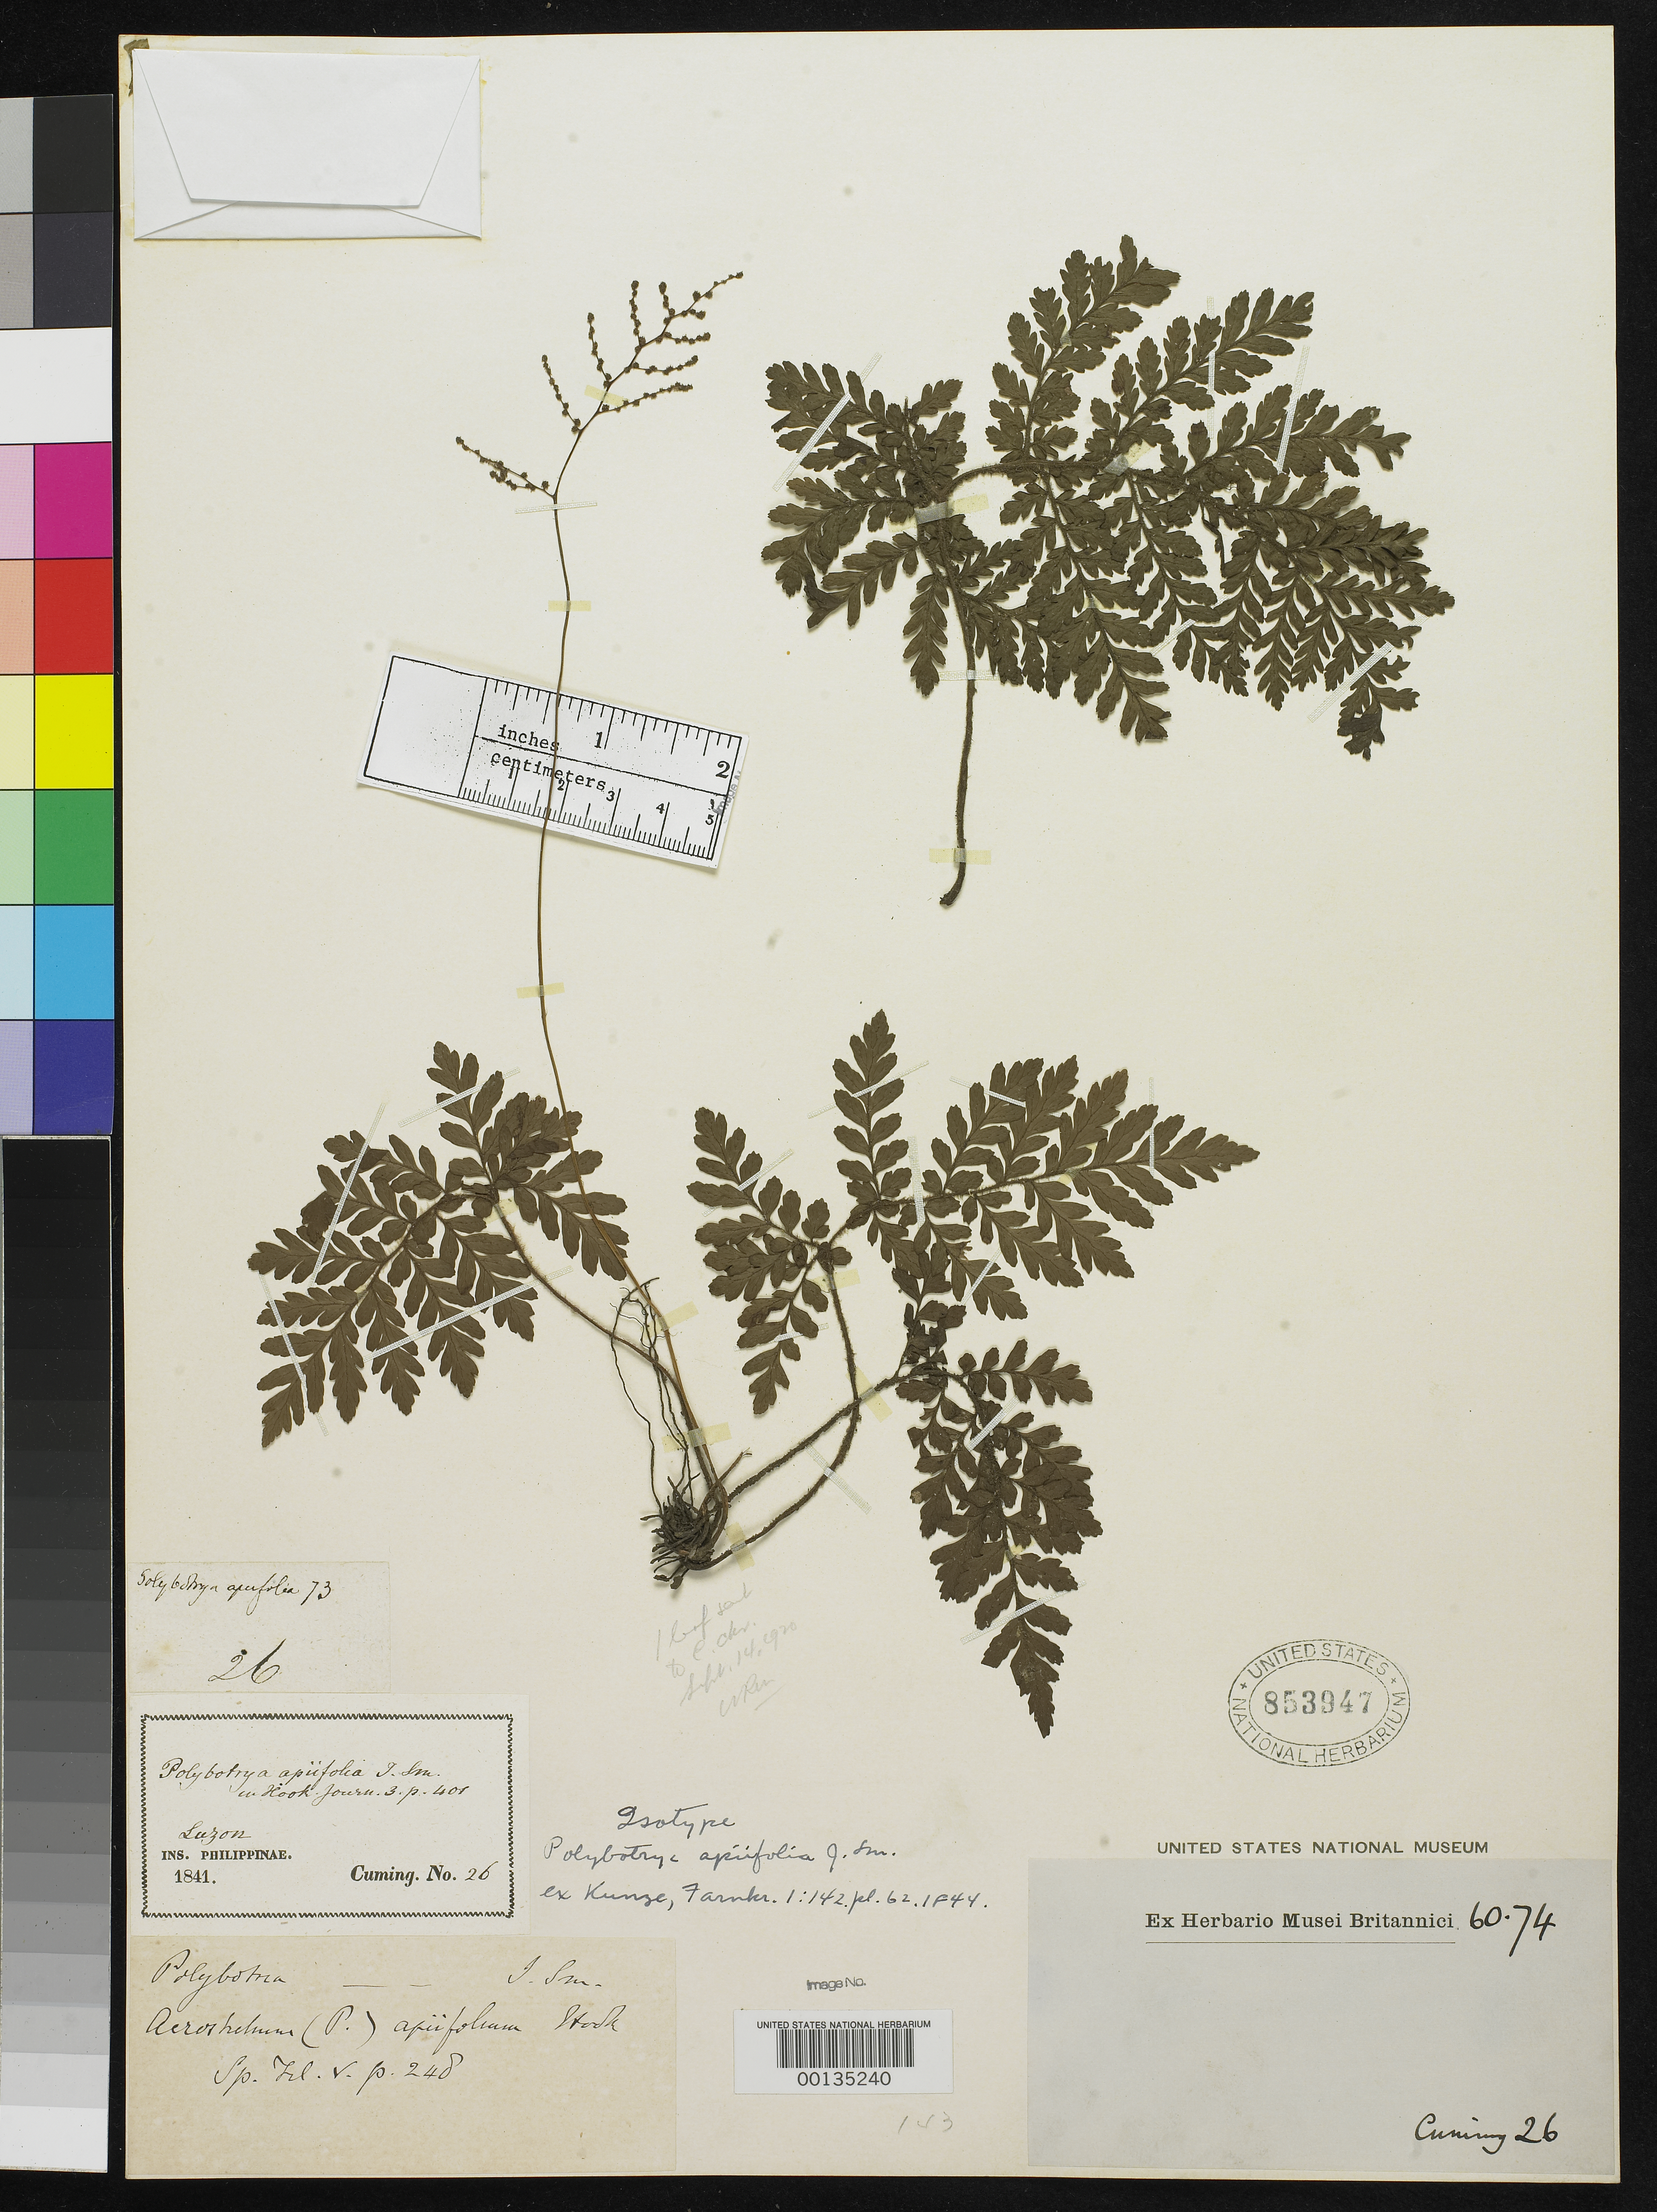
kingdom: Plantae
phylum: Tracheophyta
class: Polypodiopsida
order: Polypodiales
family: Dryopteridaceae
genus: Polybotrya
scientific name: Polybotrya apiifolia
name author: J. Sm. ex Kunze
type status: Type Collection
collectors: H. Cuming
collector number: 26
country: Philippines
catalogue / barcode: US 853947